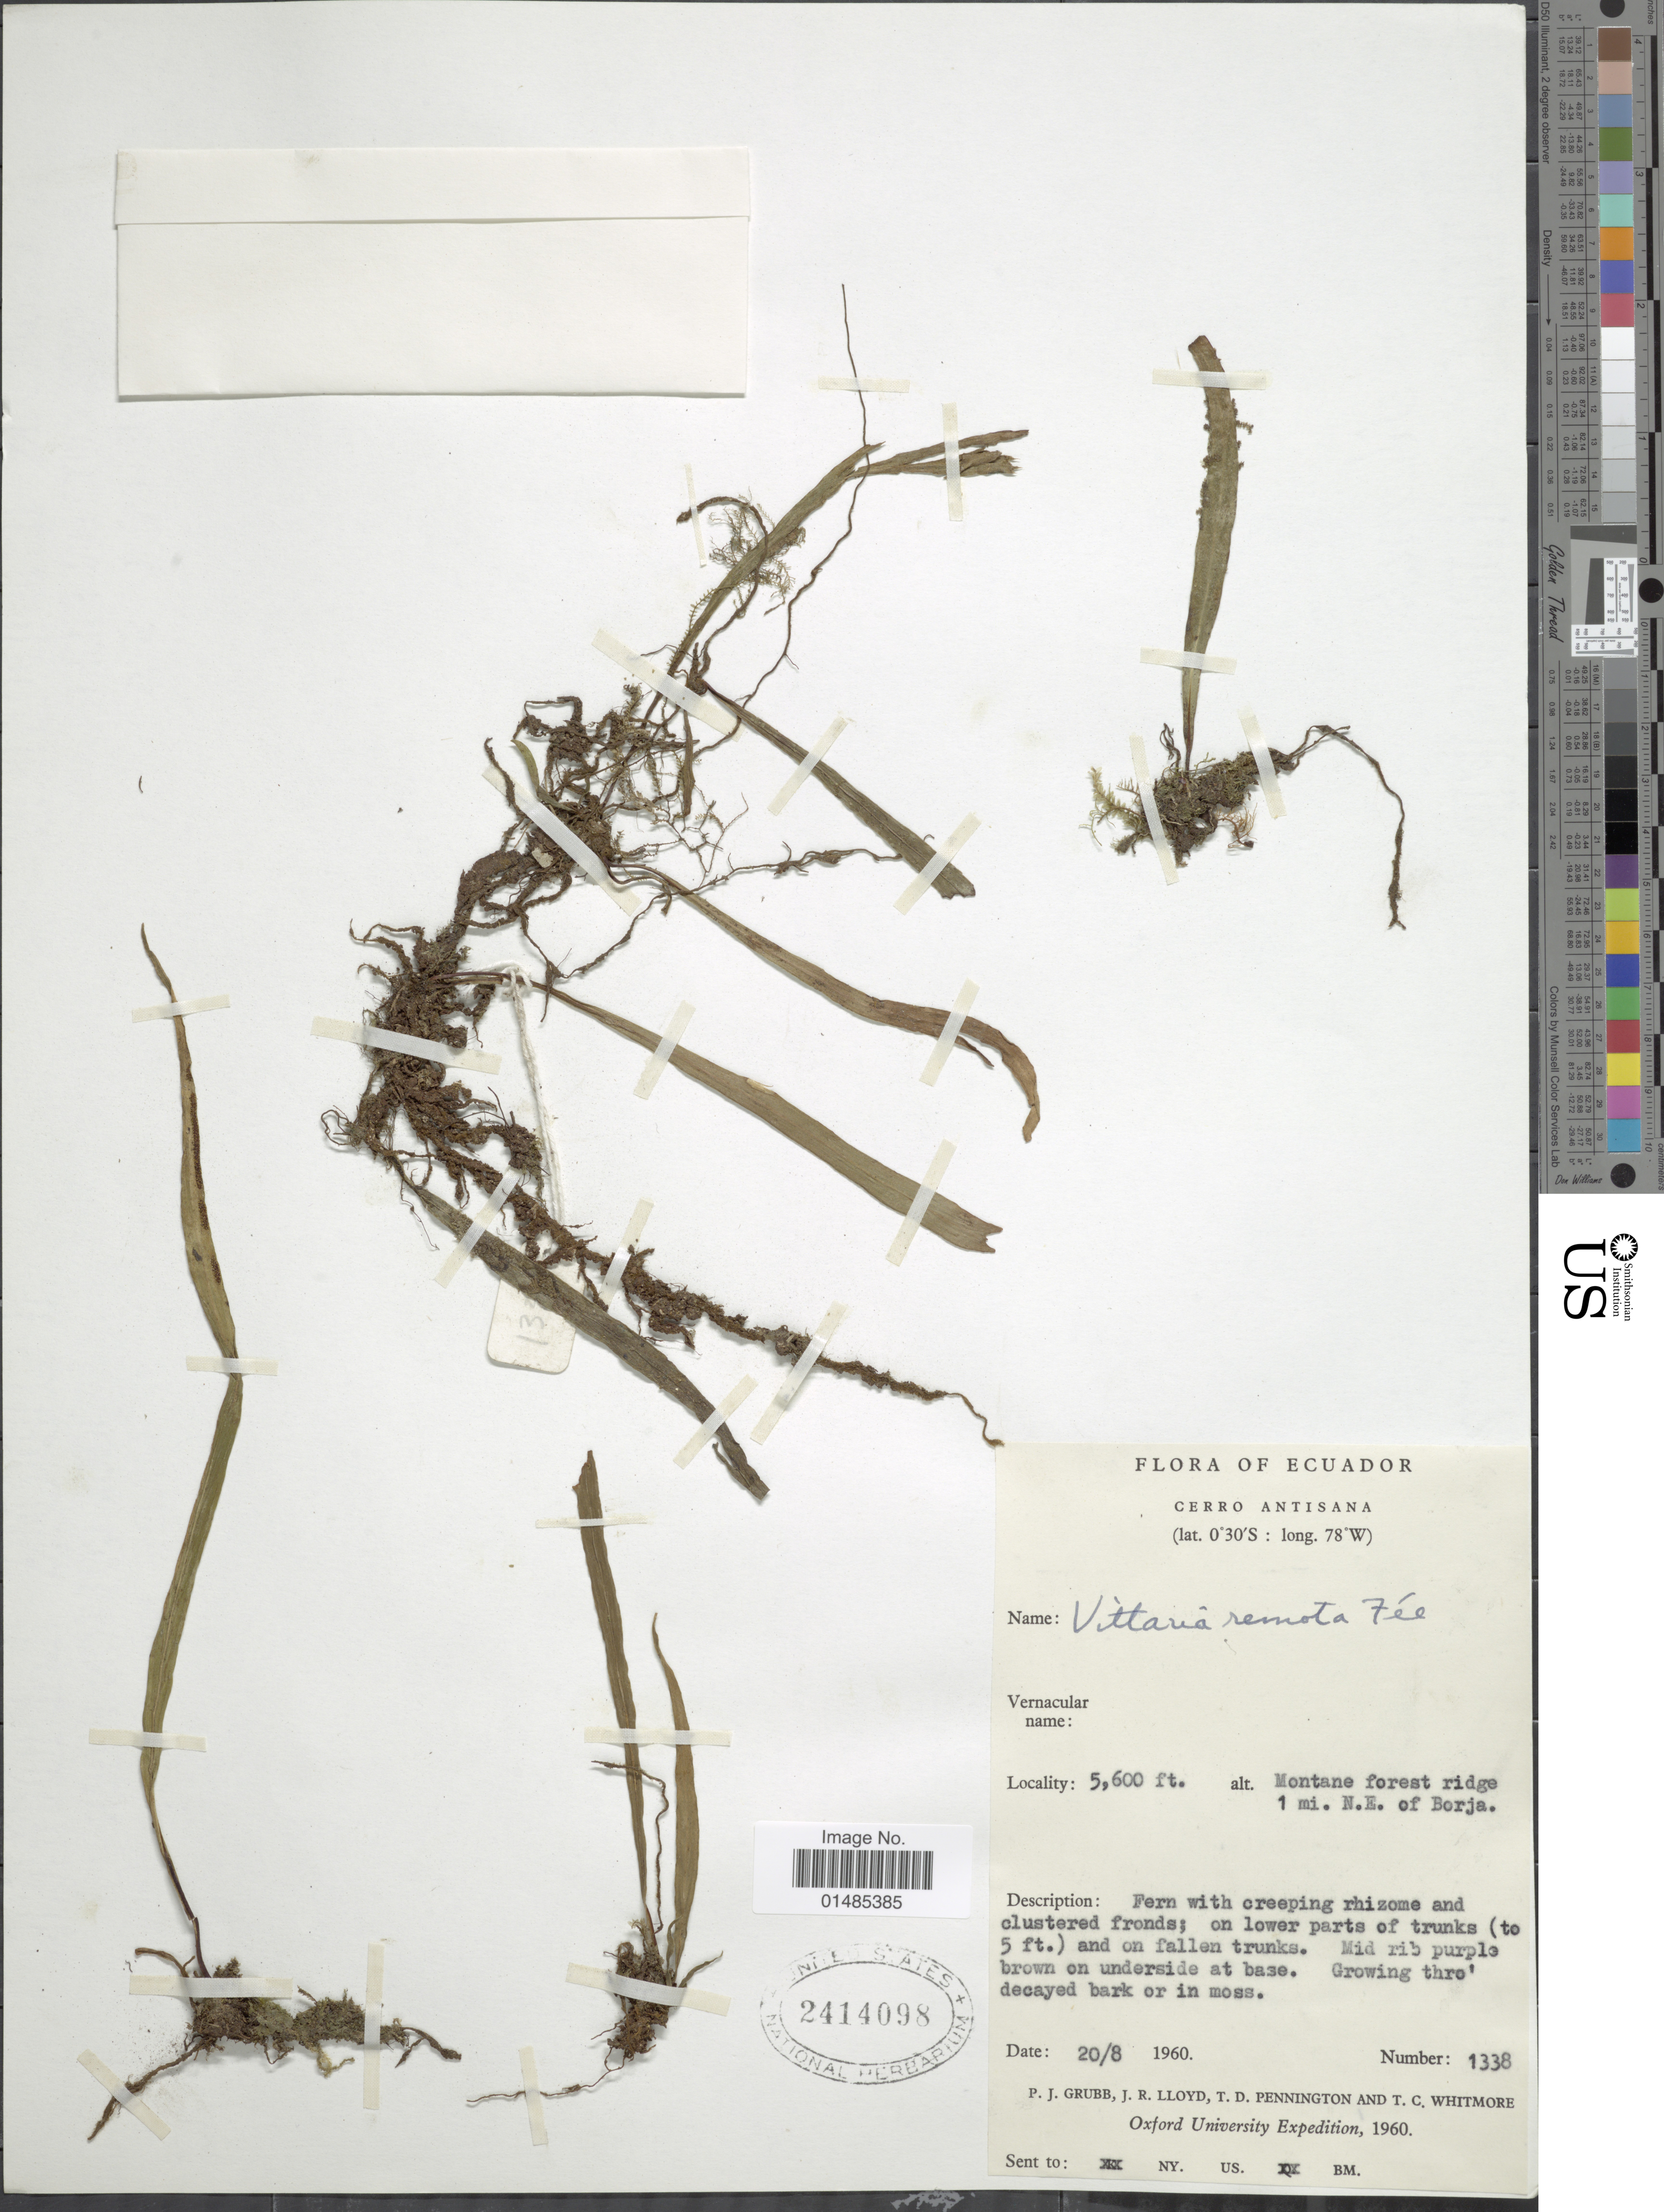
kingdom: Plantae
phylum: Tracheophyta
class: Polypodiopsida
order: Polypodiales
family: Pteridaceae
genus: Radiovittaria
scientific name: Radiovittaria remota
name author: (Fée) E.H. Crane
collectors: P. J. Grubb, J. R. Lloyd, T. D. Pennington & T. C. Whitmore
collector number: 1338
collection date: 1960-08-20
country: Ecuador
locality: Cerro Antisana. Montane forest ridge 1 mi. N.E. of Borja.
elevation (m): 1707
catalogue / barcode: US 2414098